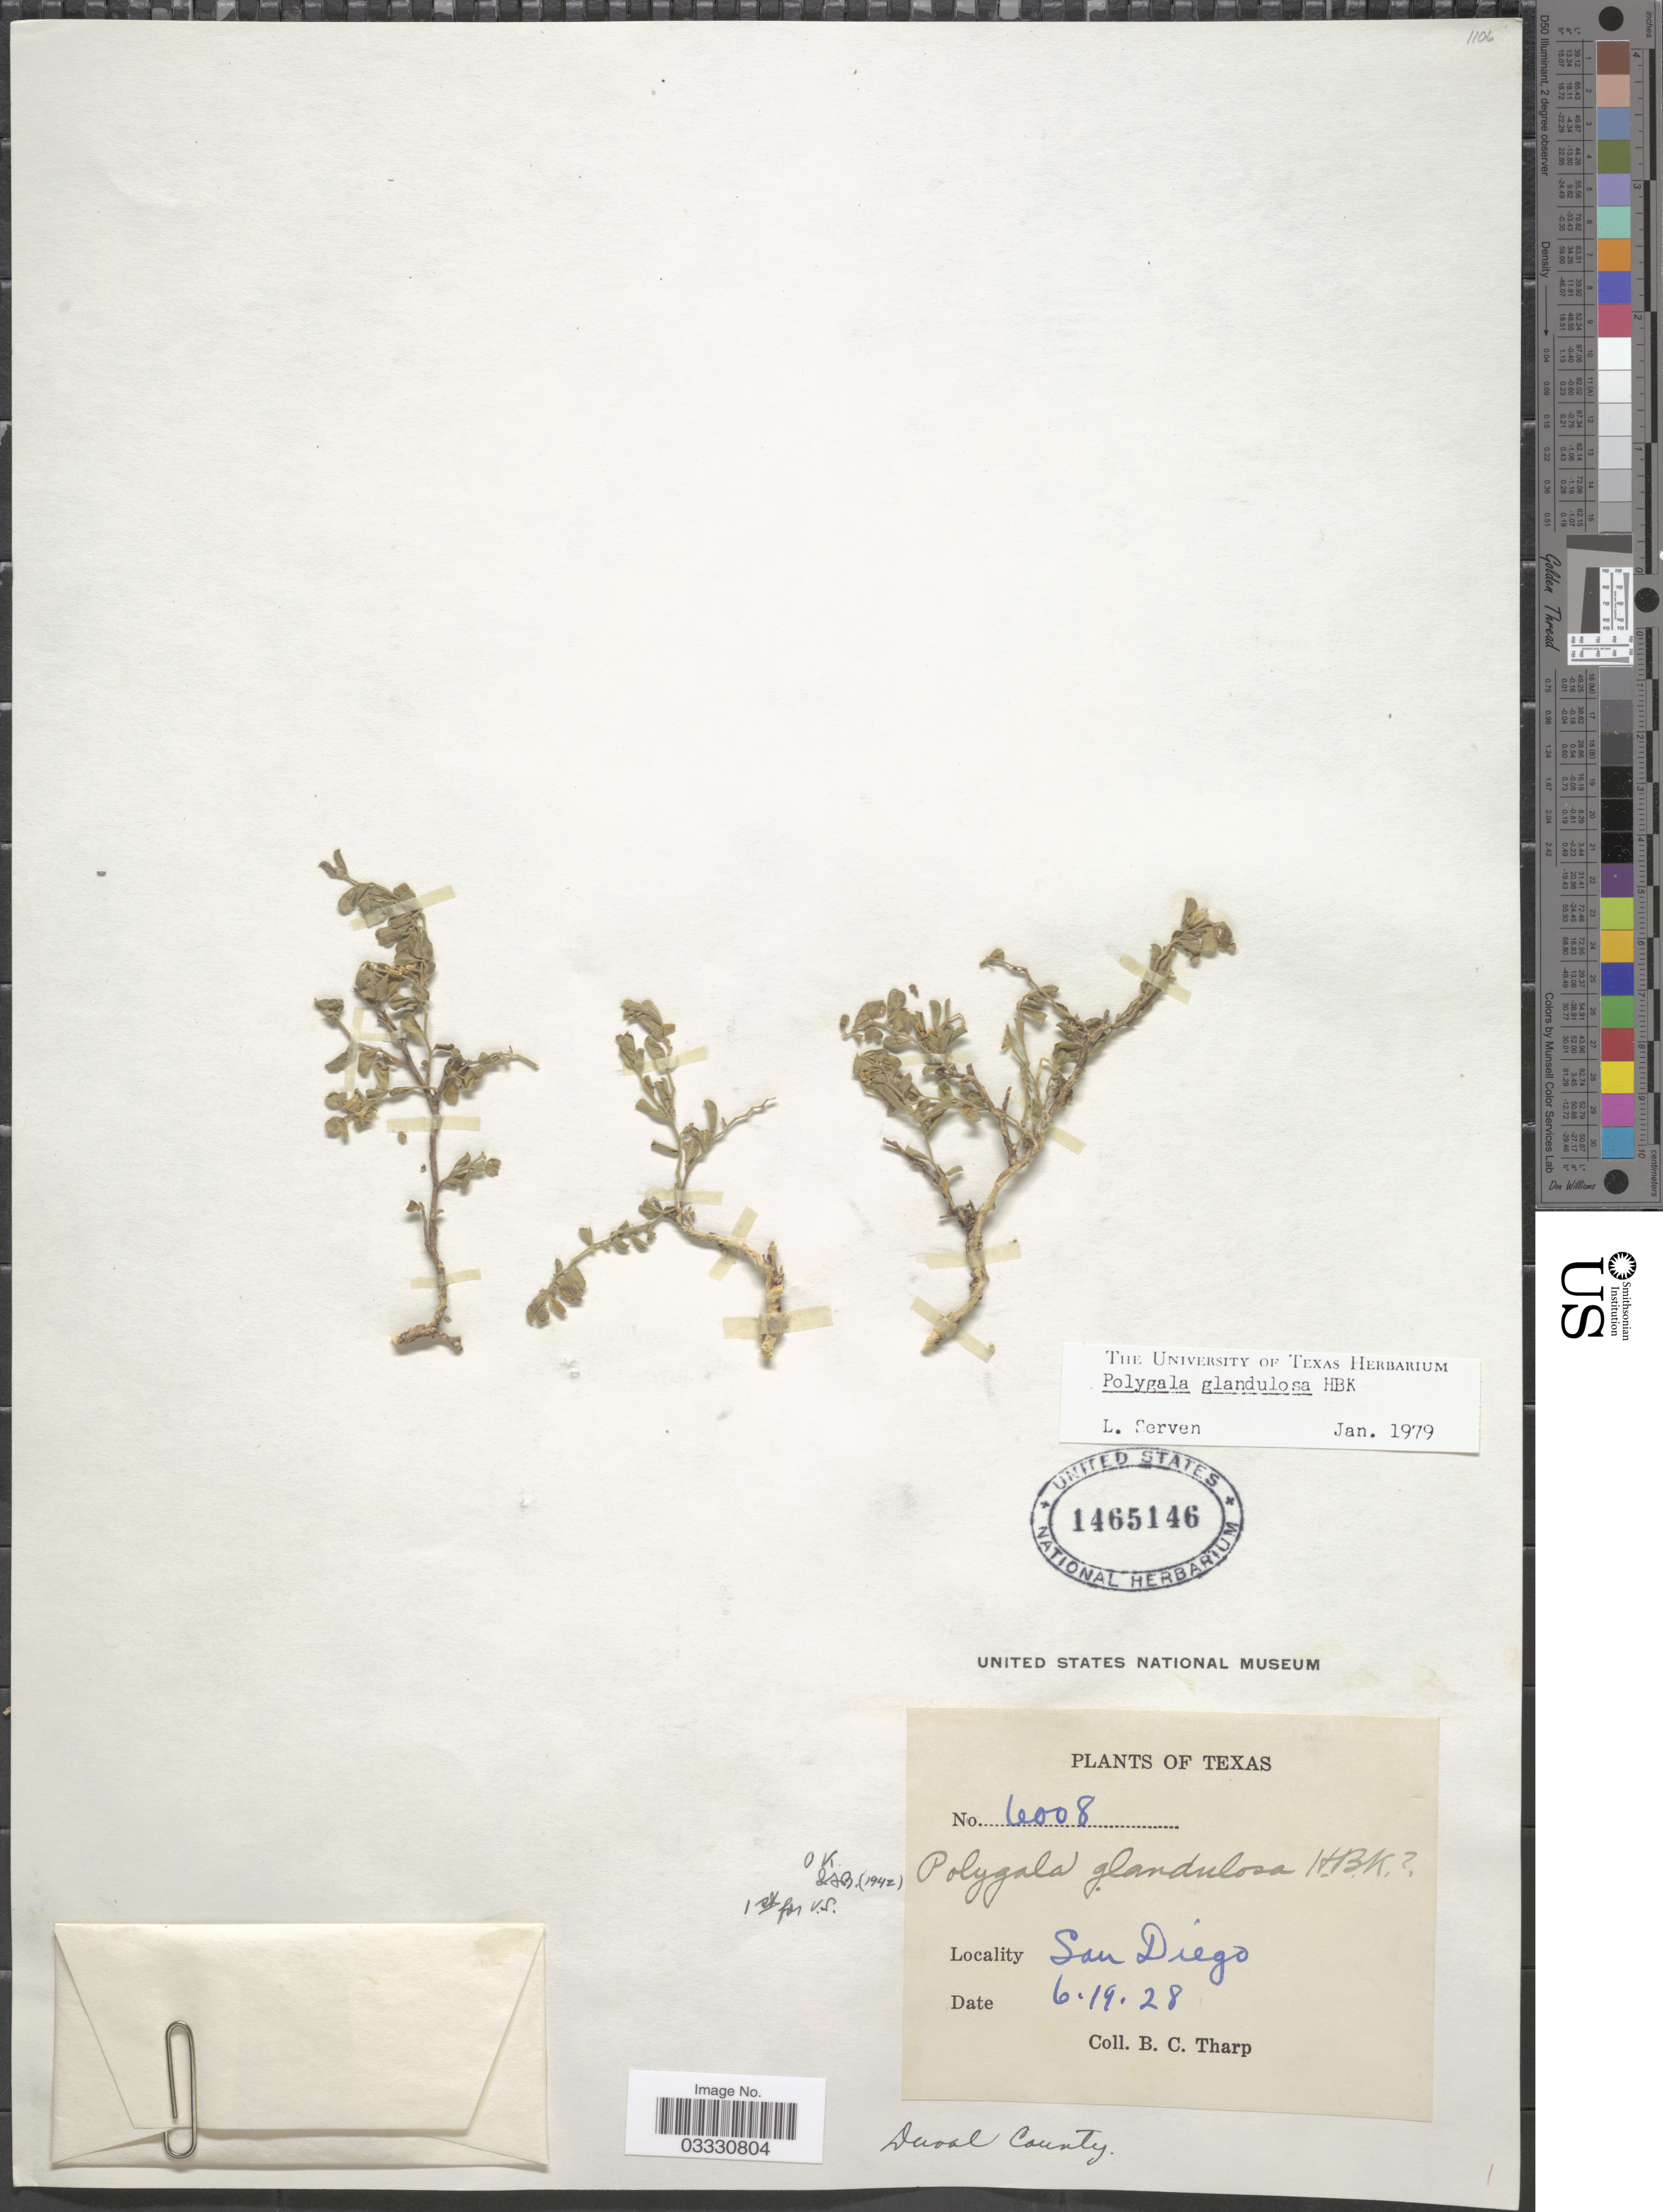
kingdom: Plantae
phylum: Tracheophyta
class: Magnoliopsida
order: Fabales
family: Polygalaceae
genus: Hebecarpa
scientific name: Hebecarpa punctata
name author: (Humb. ex Schult.) J.R. Abbott & J.F.B. Pastore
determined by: Strong, Mark T., (BOT), Smithsonian Institution - National Museum of Natural History (UNITED STATES)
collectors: B. C. Tharp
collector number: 6008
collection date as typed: Transcribed d/m/y: 19/6/28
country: United States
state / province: Texas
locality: San Diego. Duval County.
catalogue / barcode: US 1465146